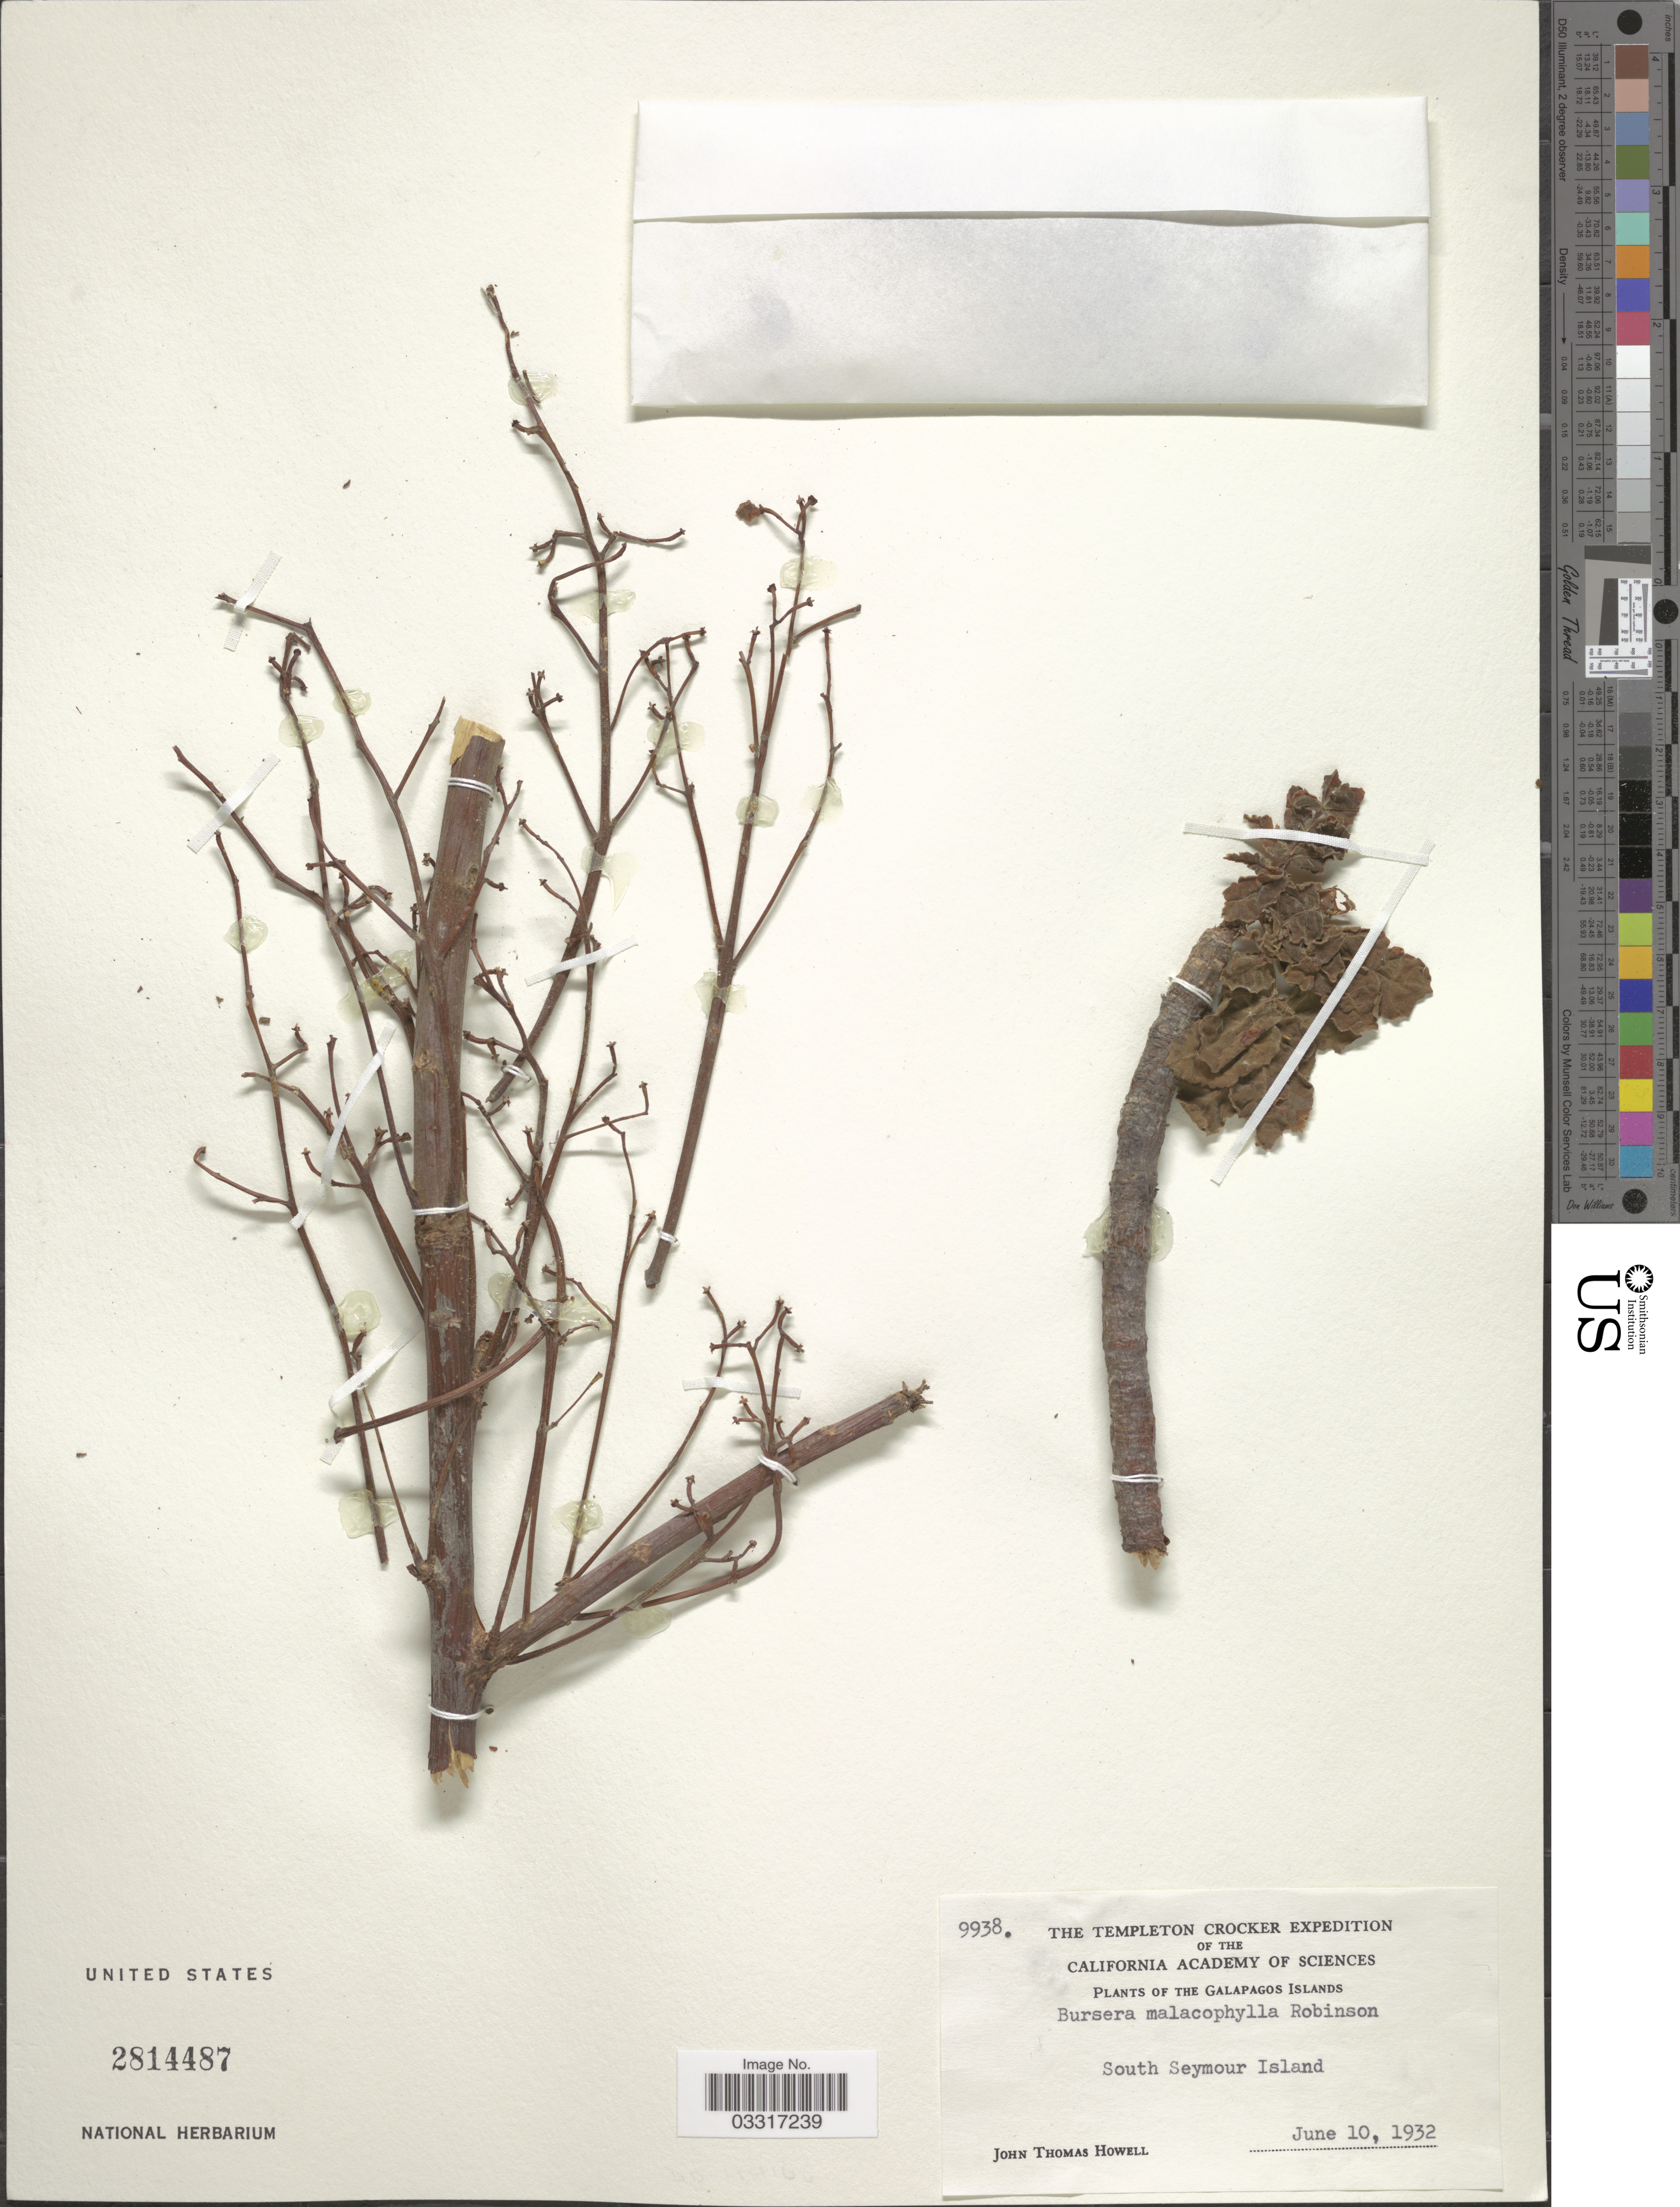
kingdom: Plantae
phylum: Tracheophyta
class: Magnoliopsida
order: Sapindales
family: Burseraceae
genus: Bursera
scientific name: Bursera malacophylla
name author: B.L. Rob.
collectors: J. T. Howell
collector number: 9938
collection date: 1932-06-10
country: Ecuador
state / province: Colón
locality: The Galapagos Islands. South Seymour Island.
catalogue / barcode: US 2814487